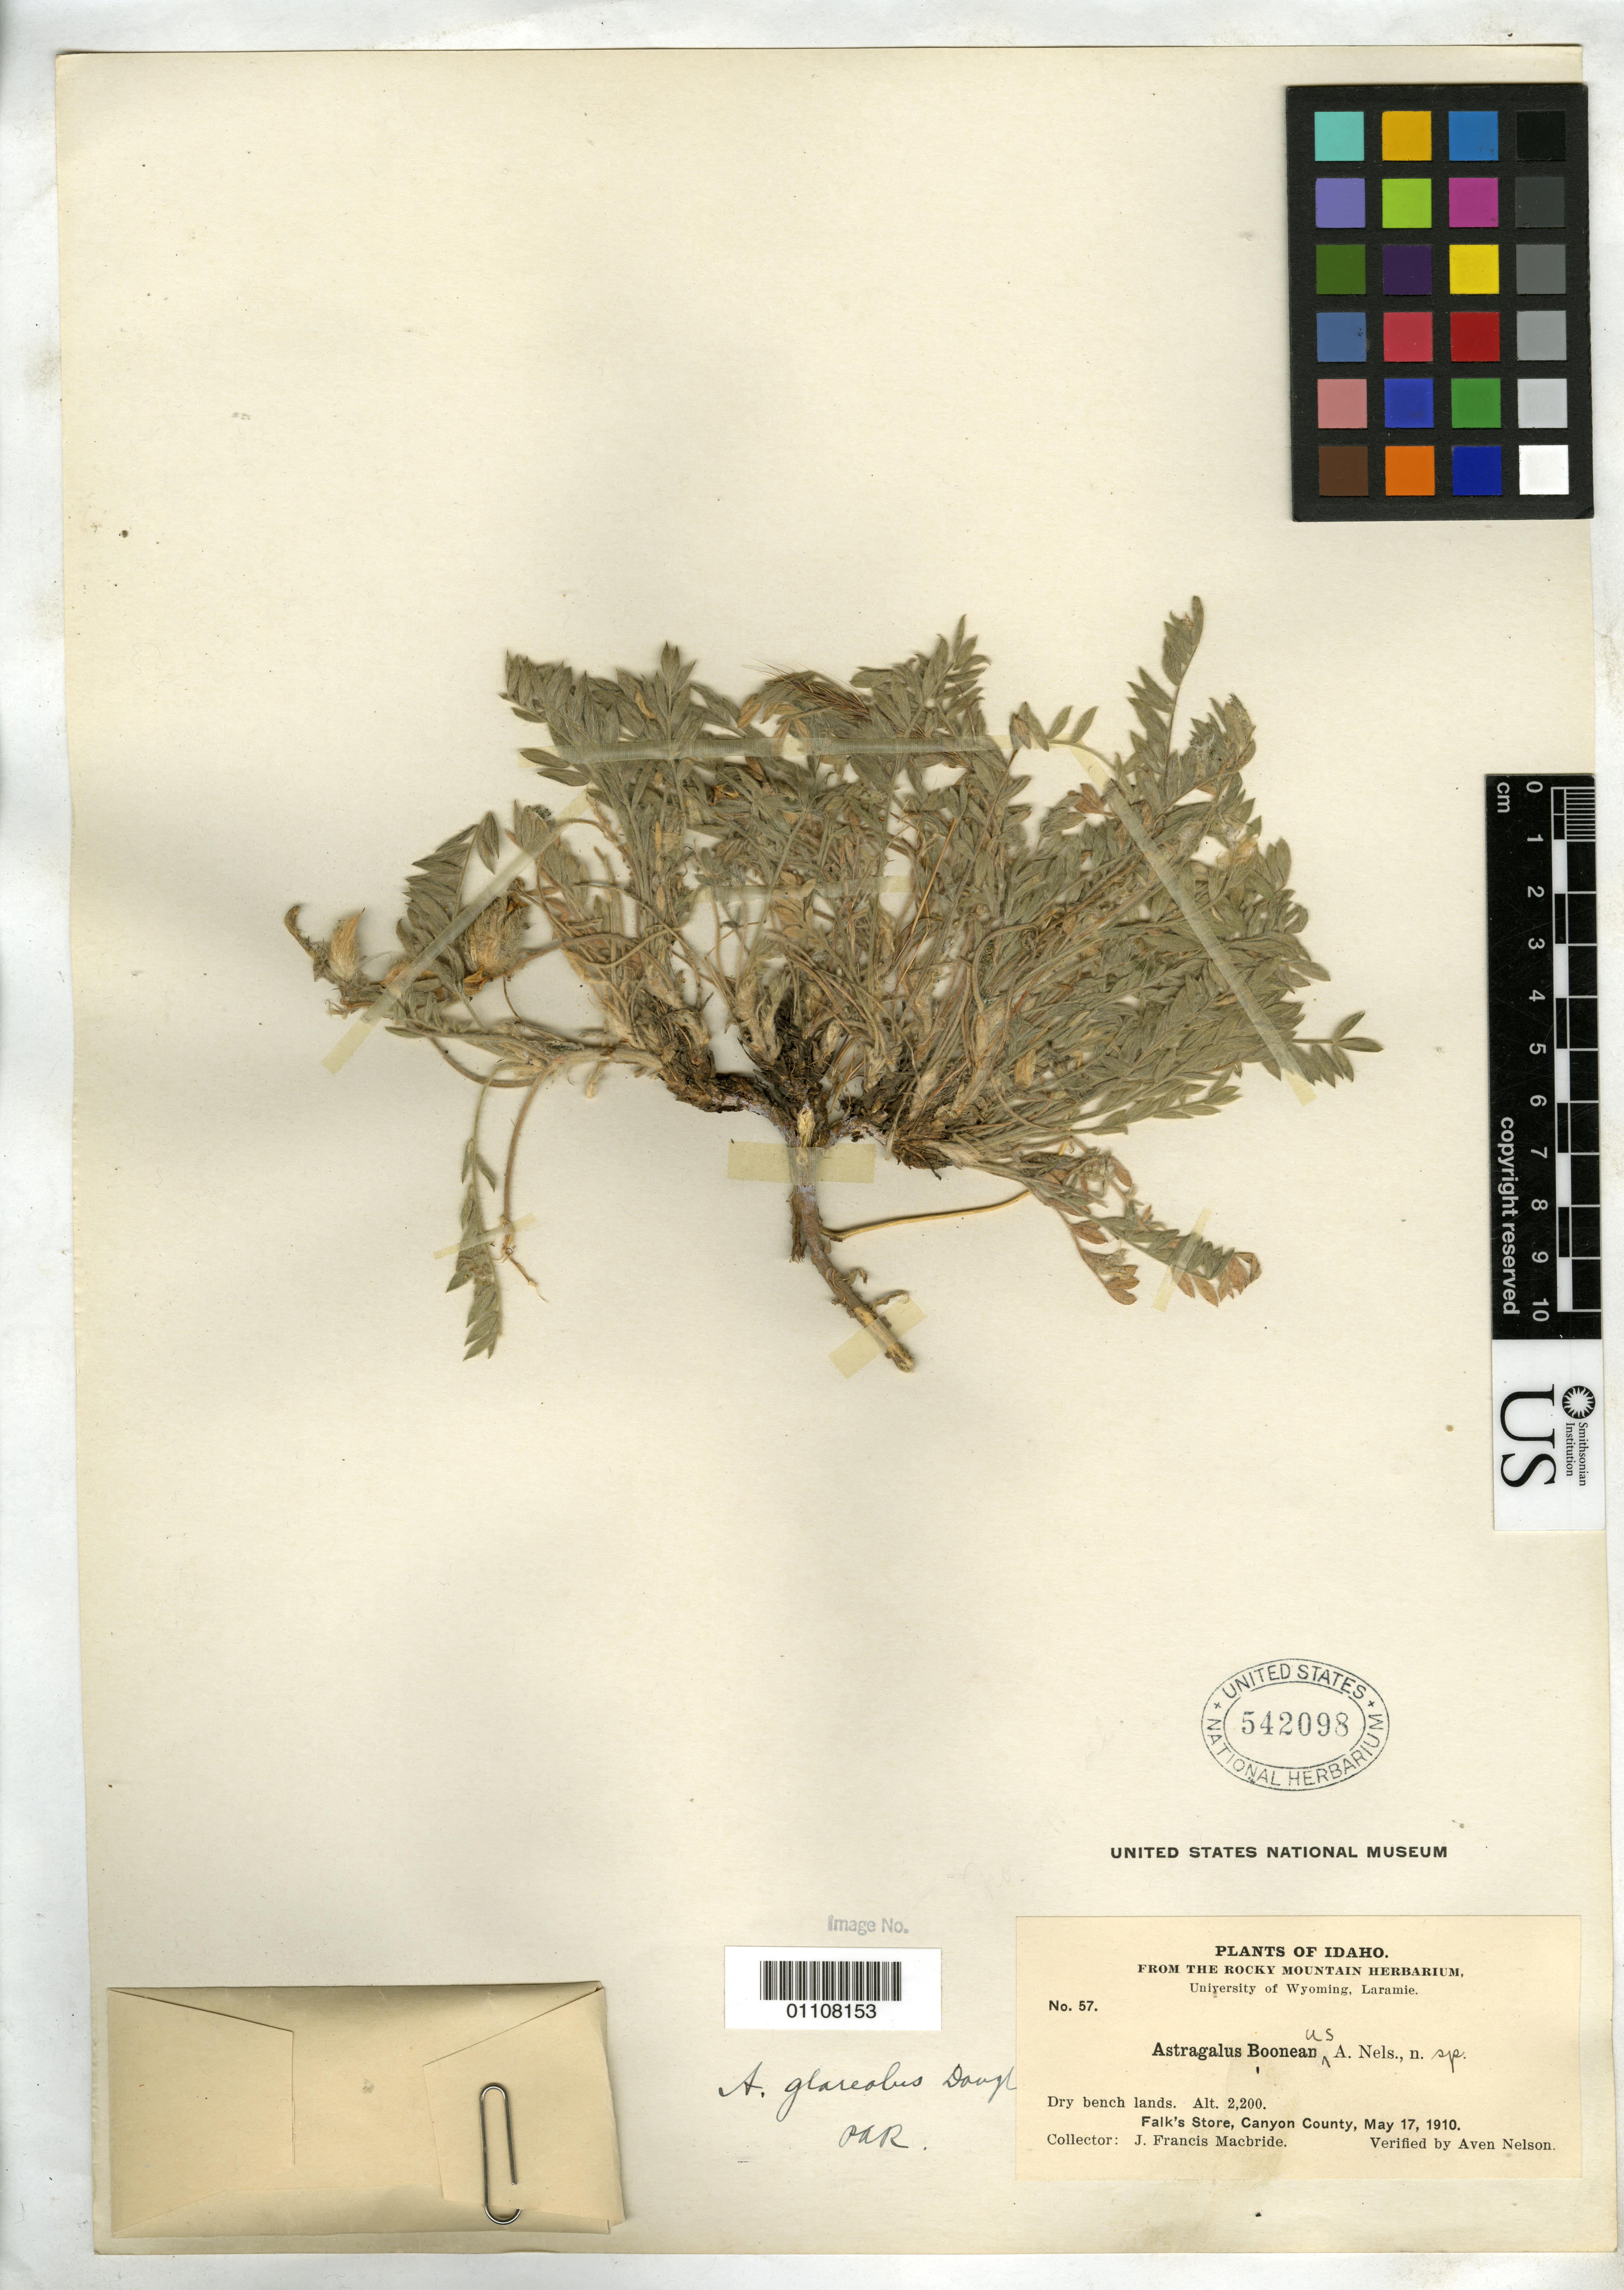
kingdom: Plantae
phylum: Tracheophyta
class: Magnoliopsida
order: Fabales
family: Fabaceae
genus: Astragalus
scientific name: Astragalus booneanus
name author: A. Nelson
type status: Syntype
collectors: J. F. Macbride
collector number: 57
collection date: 1910-05-17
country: United States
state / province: Idaho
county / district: Canyon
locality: Falk's Store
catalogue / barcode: US 542098